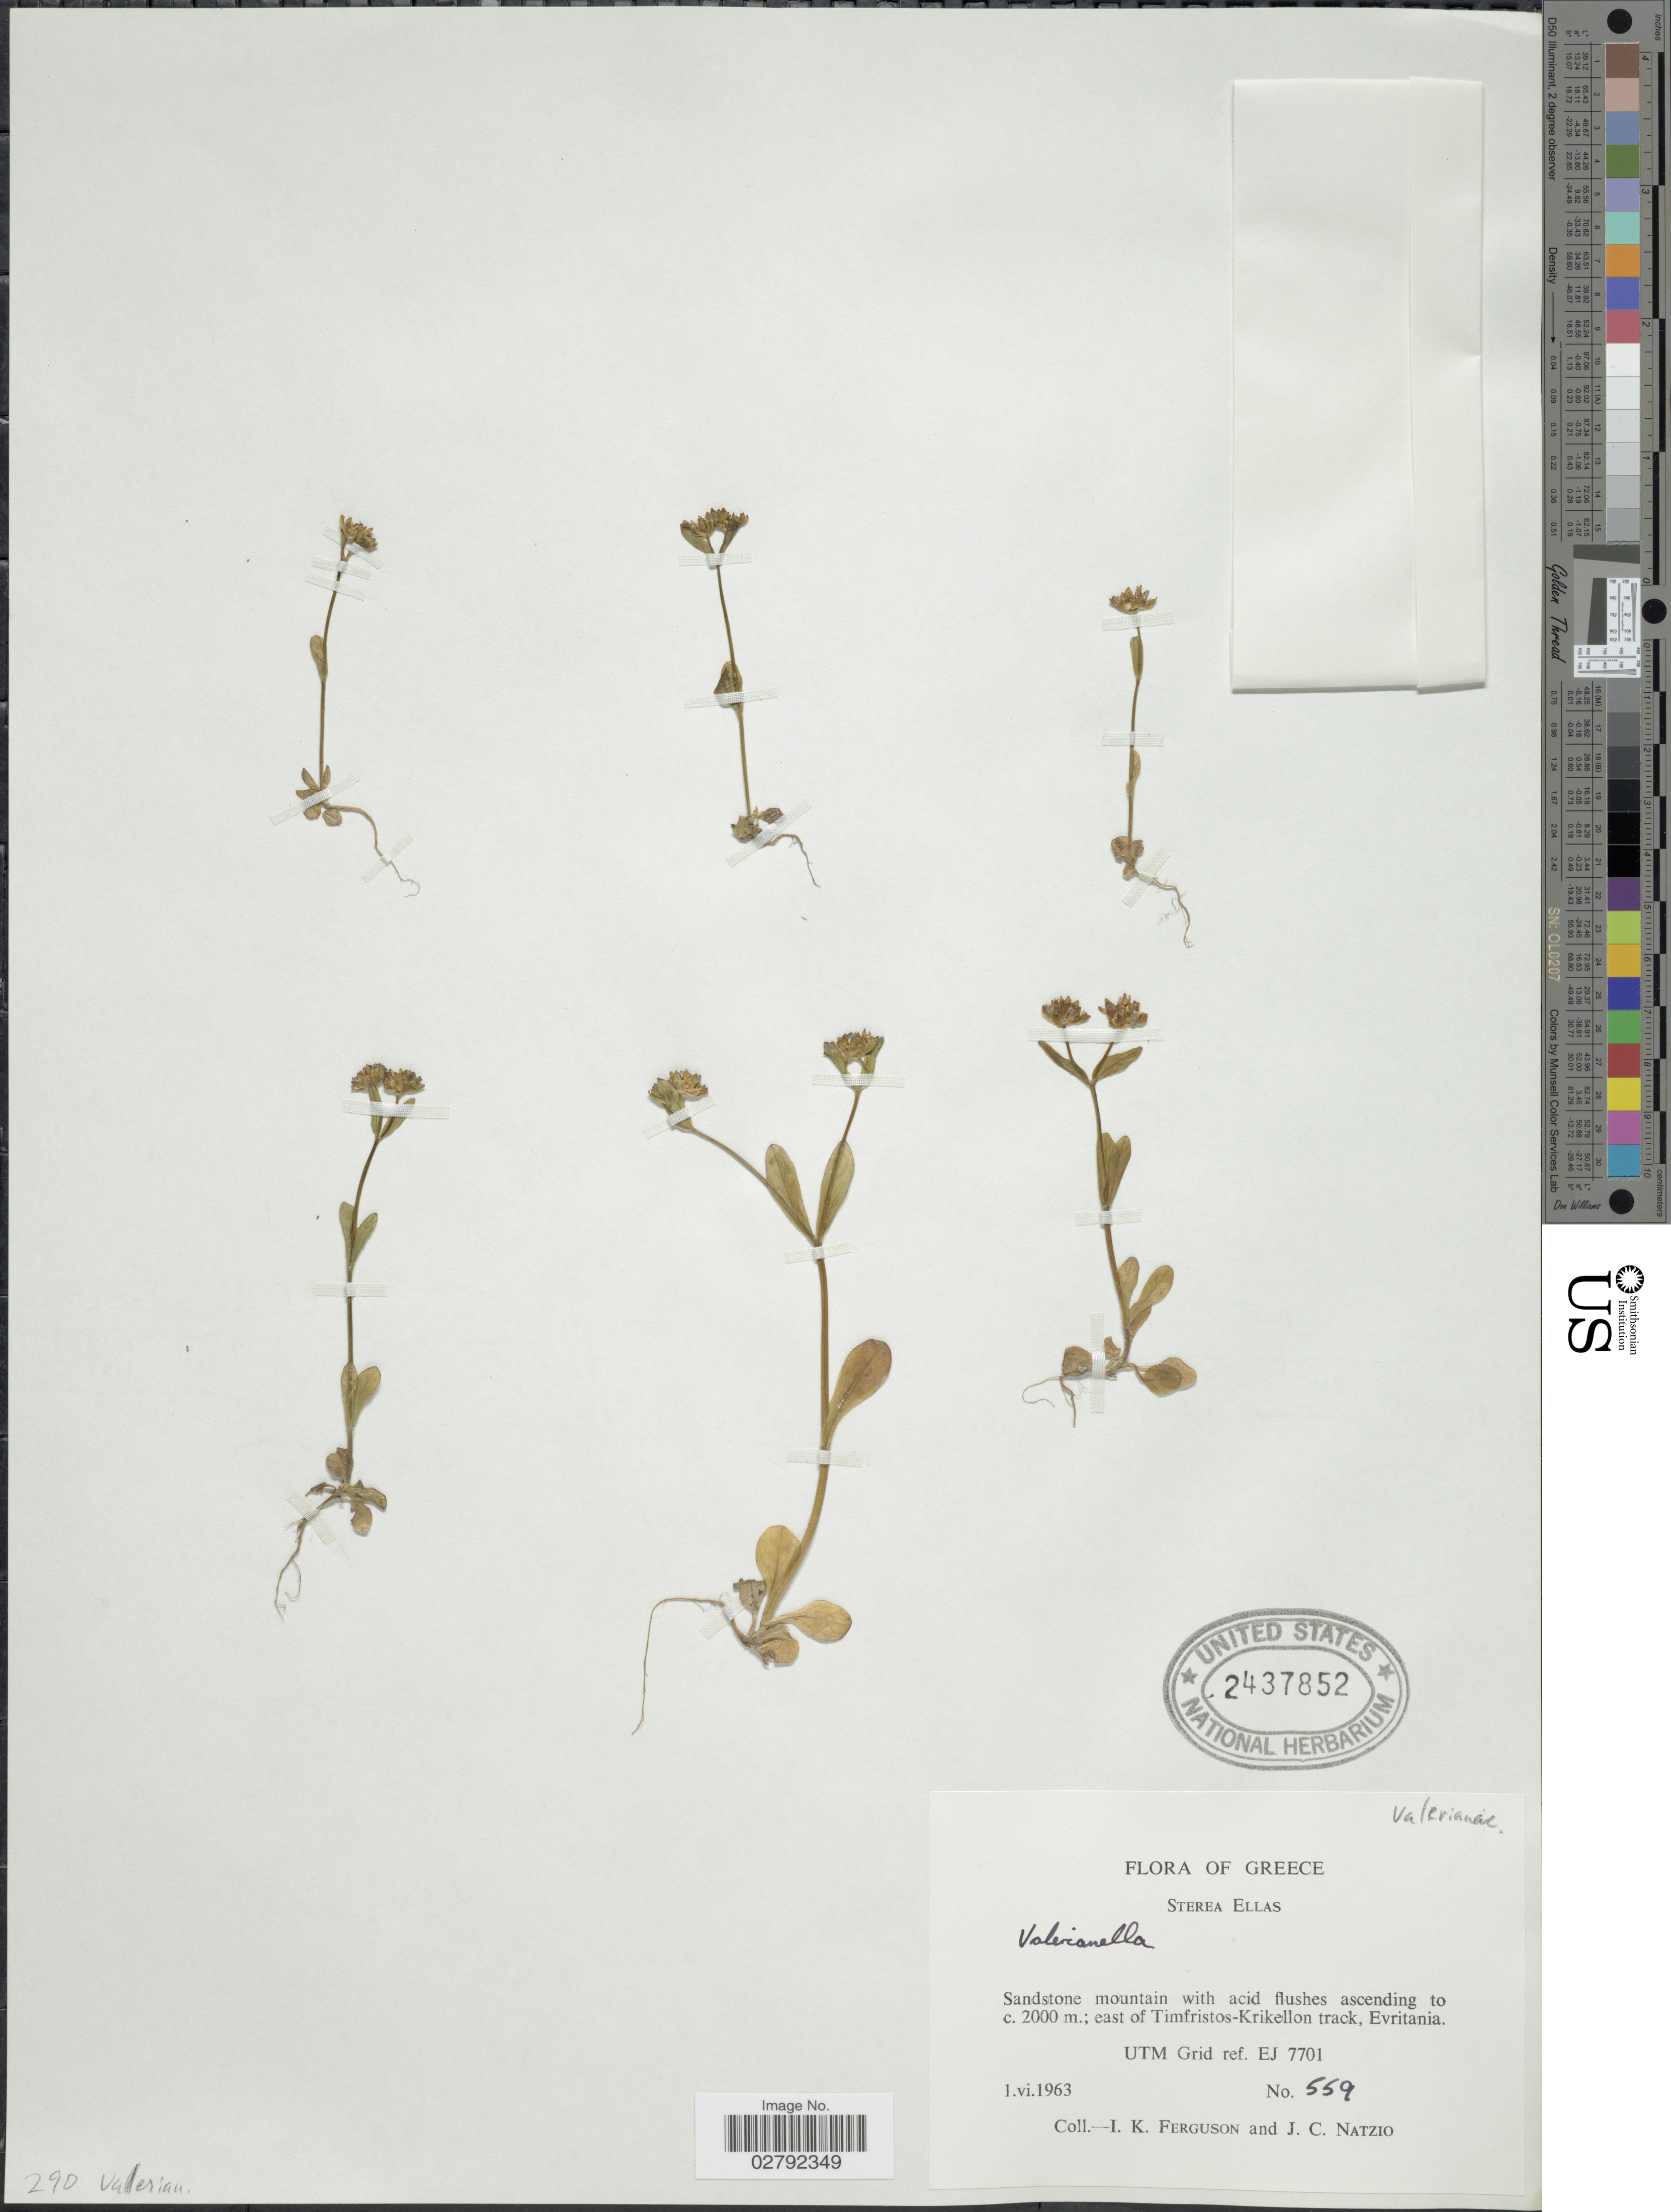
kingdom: Plantae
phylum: Tracheophyta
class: Magnoliopsida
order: Dipsacales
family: Caprifoliaceae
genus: Valerianella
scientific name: Valerianella sp.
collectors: I. K. Ferguson & J. Natzio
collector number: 559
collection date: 1963-06-01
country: Greece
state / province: Central Greece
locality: Sterea Ellas. East of Timfristos-Krikellon track, Evritania.UTM Grid ref. EJ 7701.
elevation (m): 2000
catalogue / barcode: US 2437852